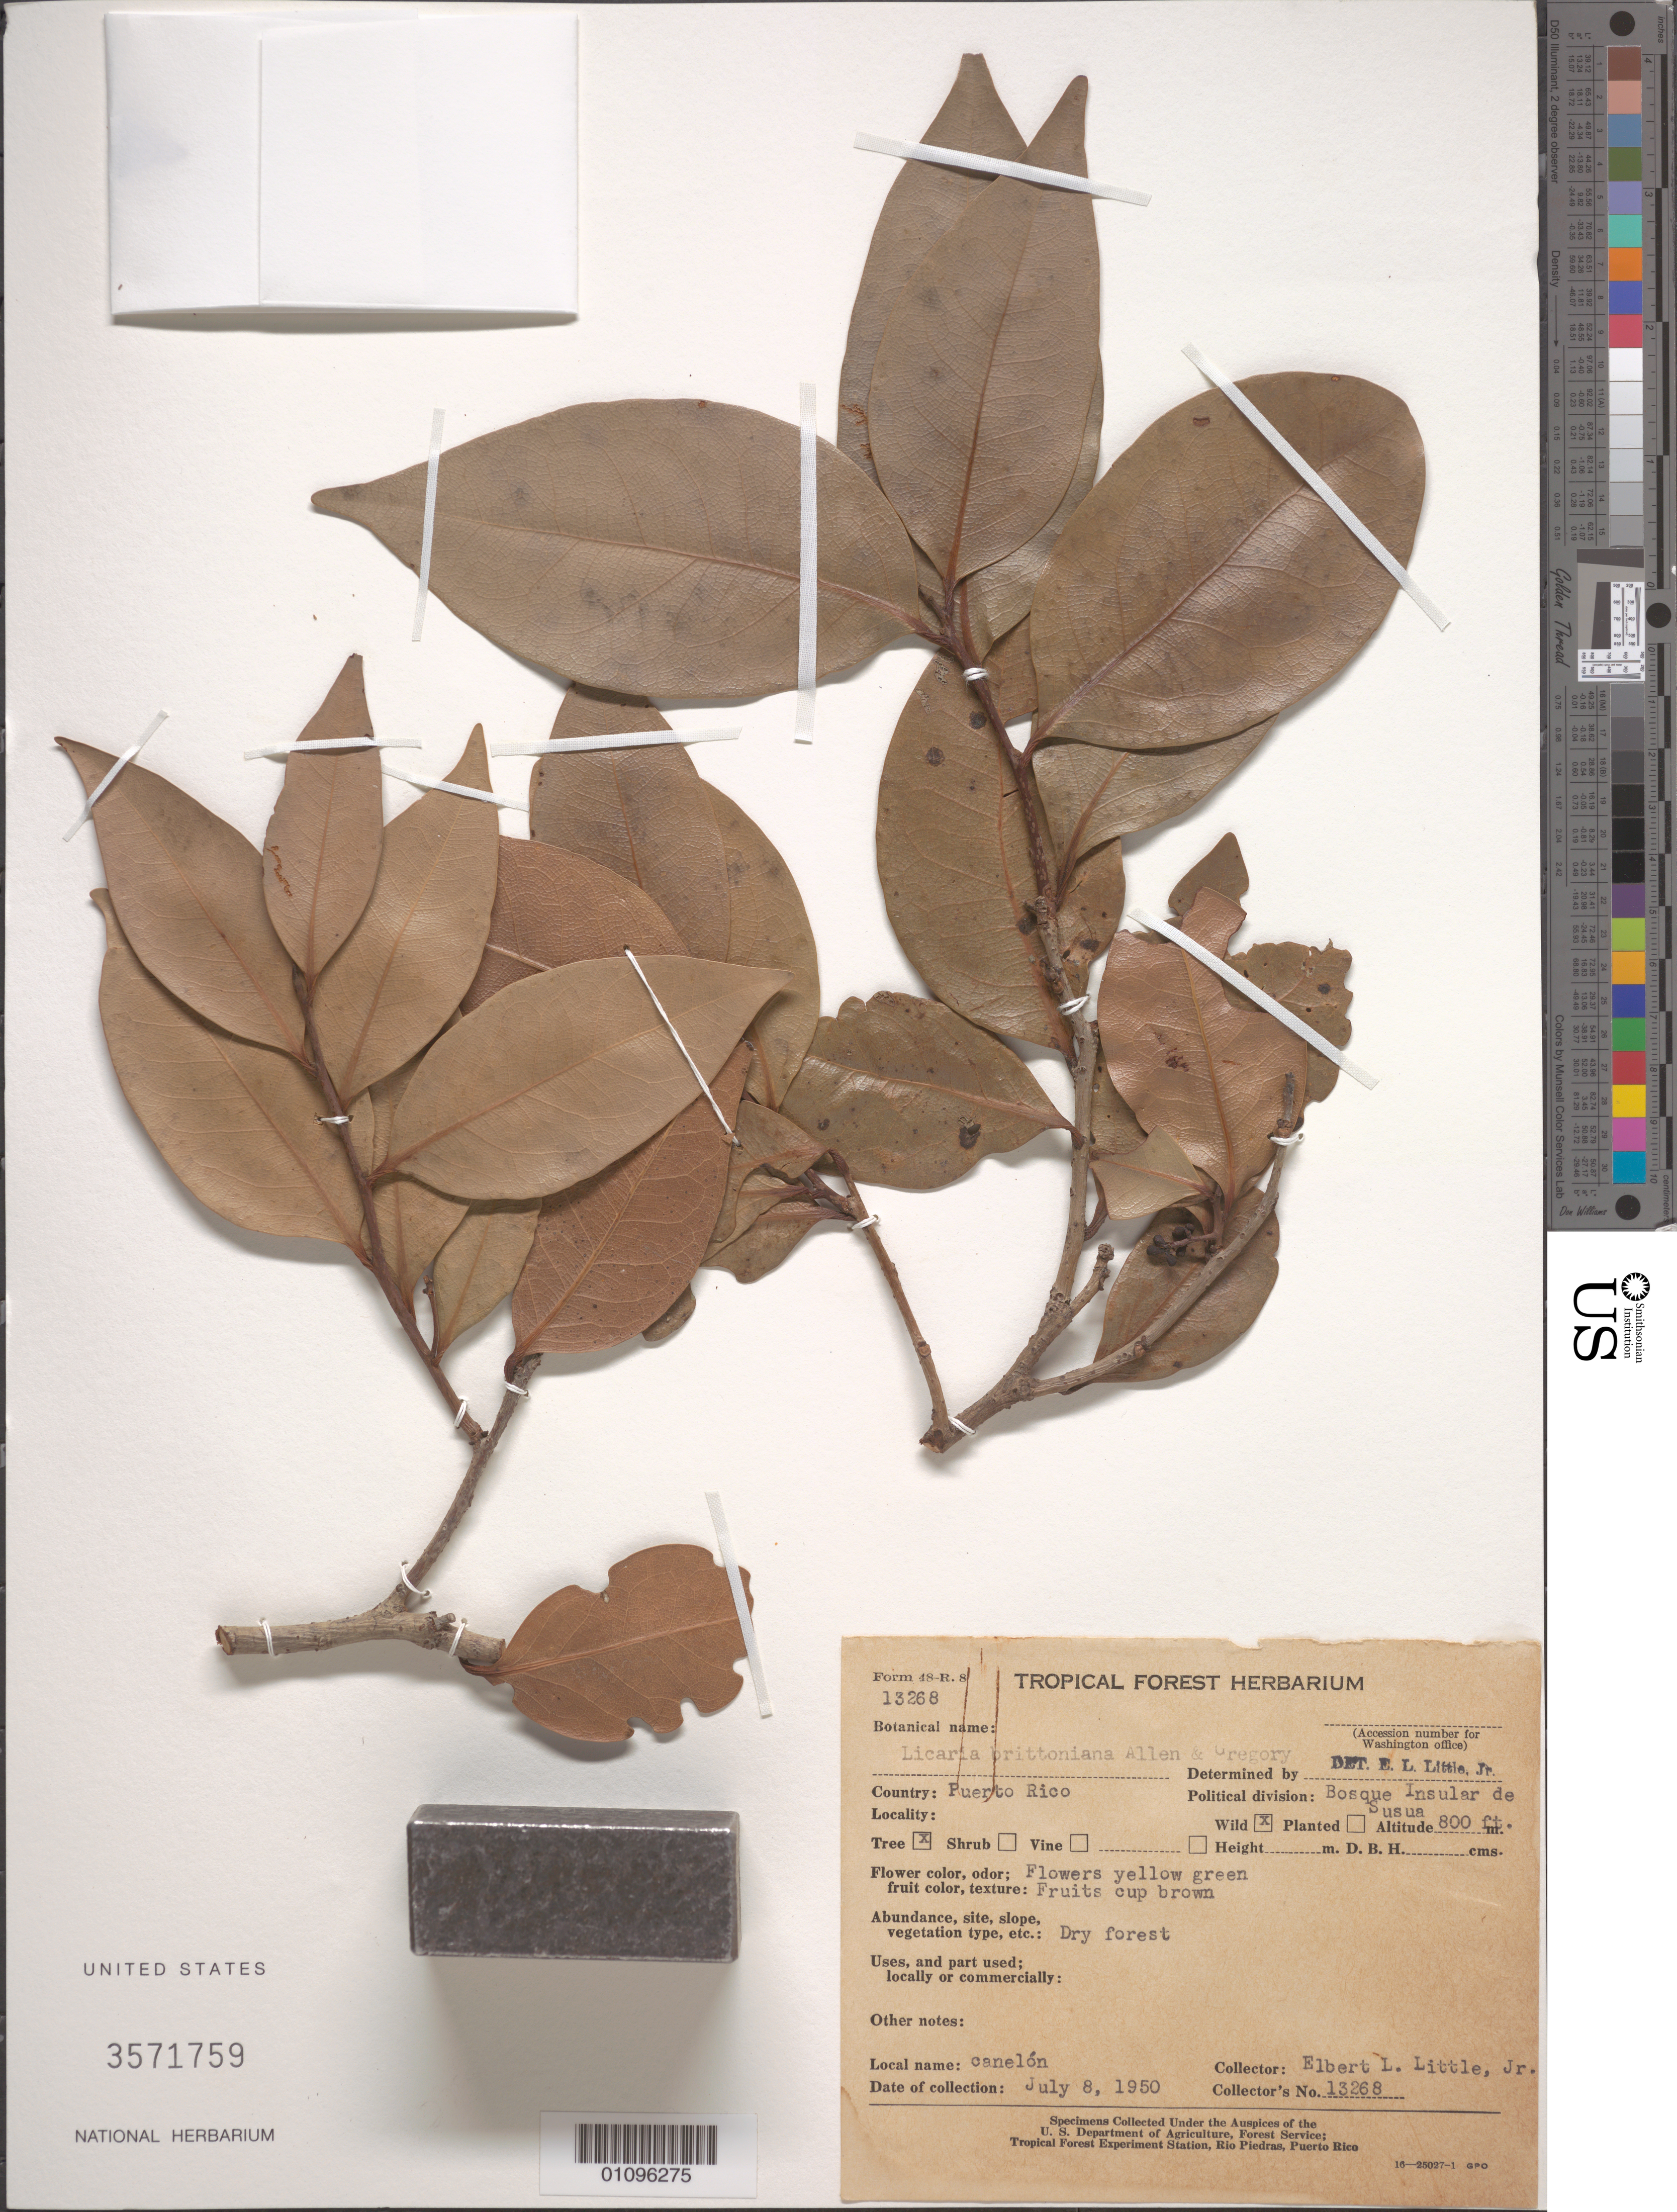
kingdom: Plantae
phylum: Tracheophyta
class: Magnoliopsida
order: Laurales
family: Lauraceae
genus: Licaria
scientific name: Licaria brittoniana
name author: C.K. Allen & L.E. Greg.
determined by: Little, Elbert L., Jr., (FSSR), United States Department of Agriculture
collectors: E. L. Little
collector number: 13268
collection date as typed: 08 Jul 1950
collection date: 1950-07-08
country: Puerto Rico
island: Puerto Rico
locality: Bosque Insular de Susúa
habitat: Dry forest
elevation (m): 244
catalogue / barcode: US 3571759